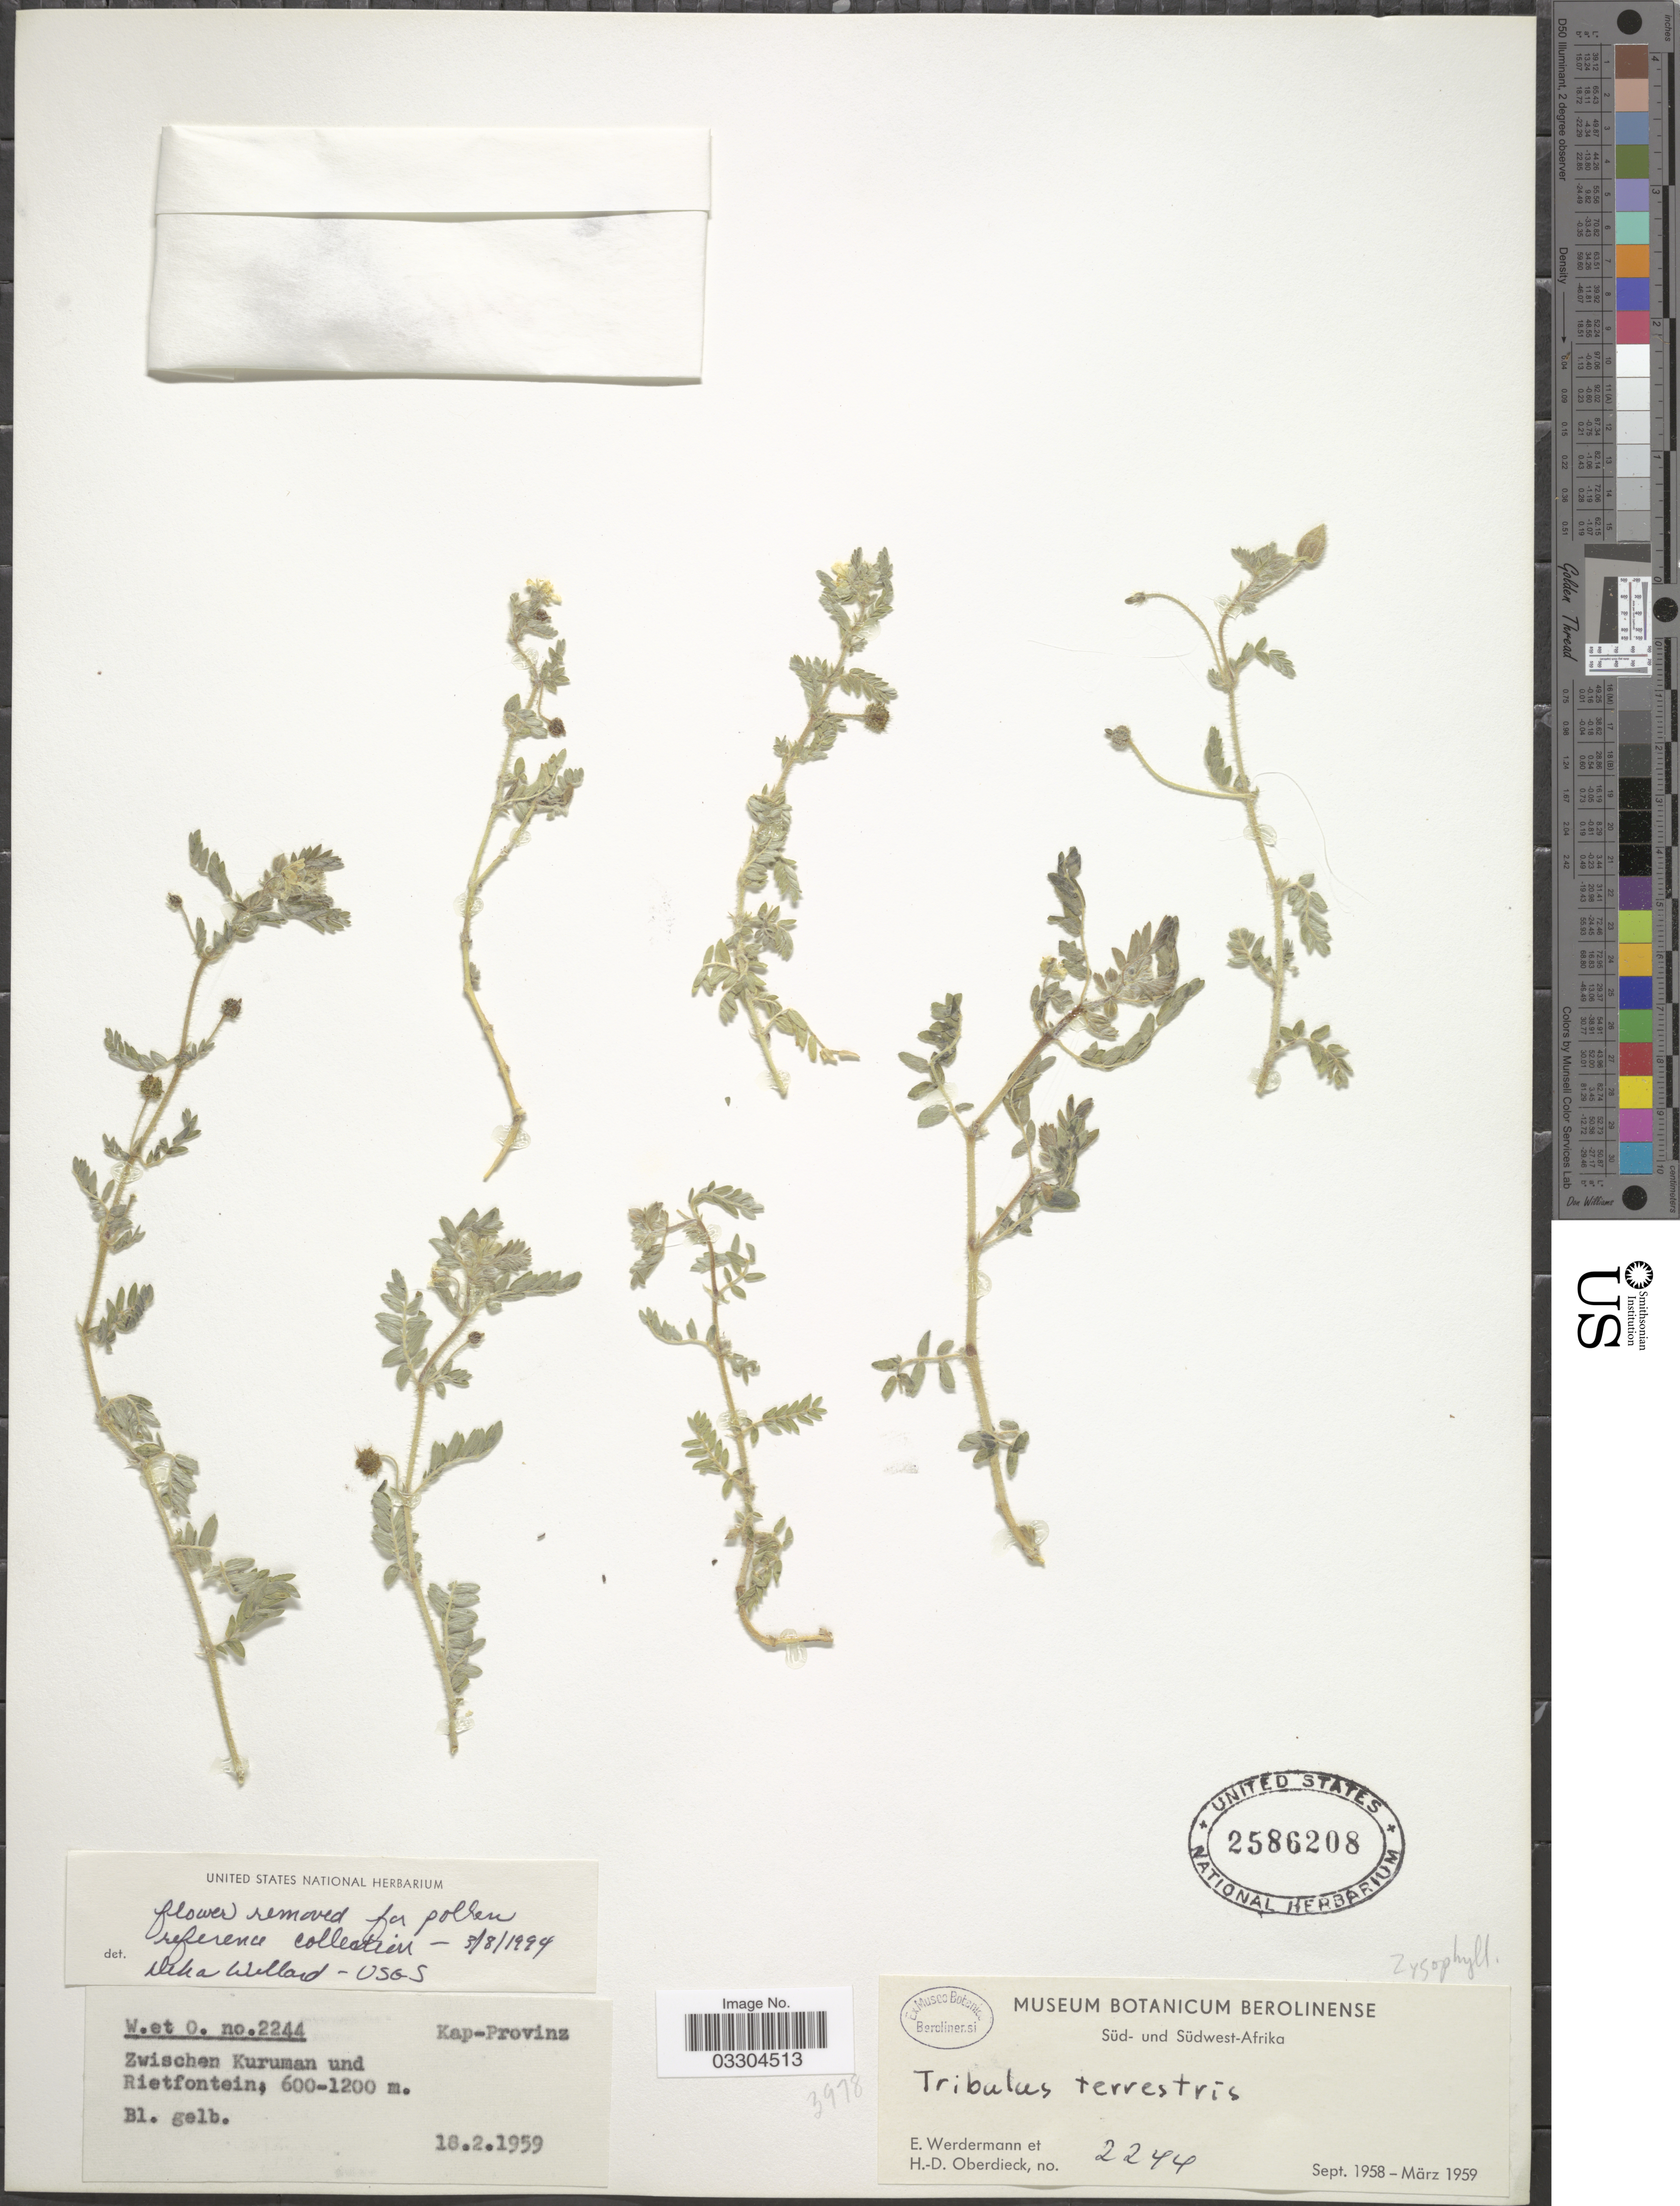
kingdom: Plantae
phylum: Tracheophyta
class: Magnoliopsida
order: Zygophyllales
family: Zygophyllaceae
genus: Tribulus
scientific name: Tribulus terrestris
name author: L.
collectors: E. Werdermann & H. Oberdieck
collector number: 2244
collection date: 1959-02-18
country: South Africa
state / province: Northern Cape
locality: Kap-Provinz. Zwischen Kuruman und Rietfontein.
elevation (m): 600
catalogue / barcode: US 2586208